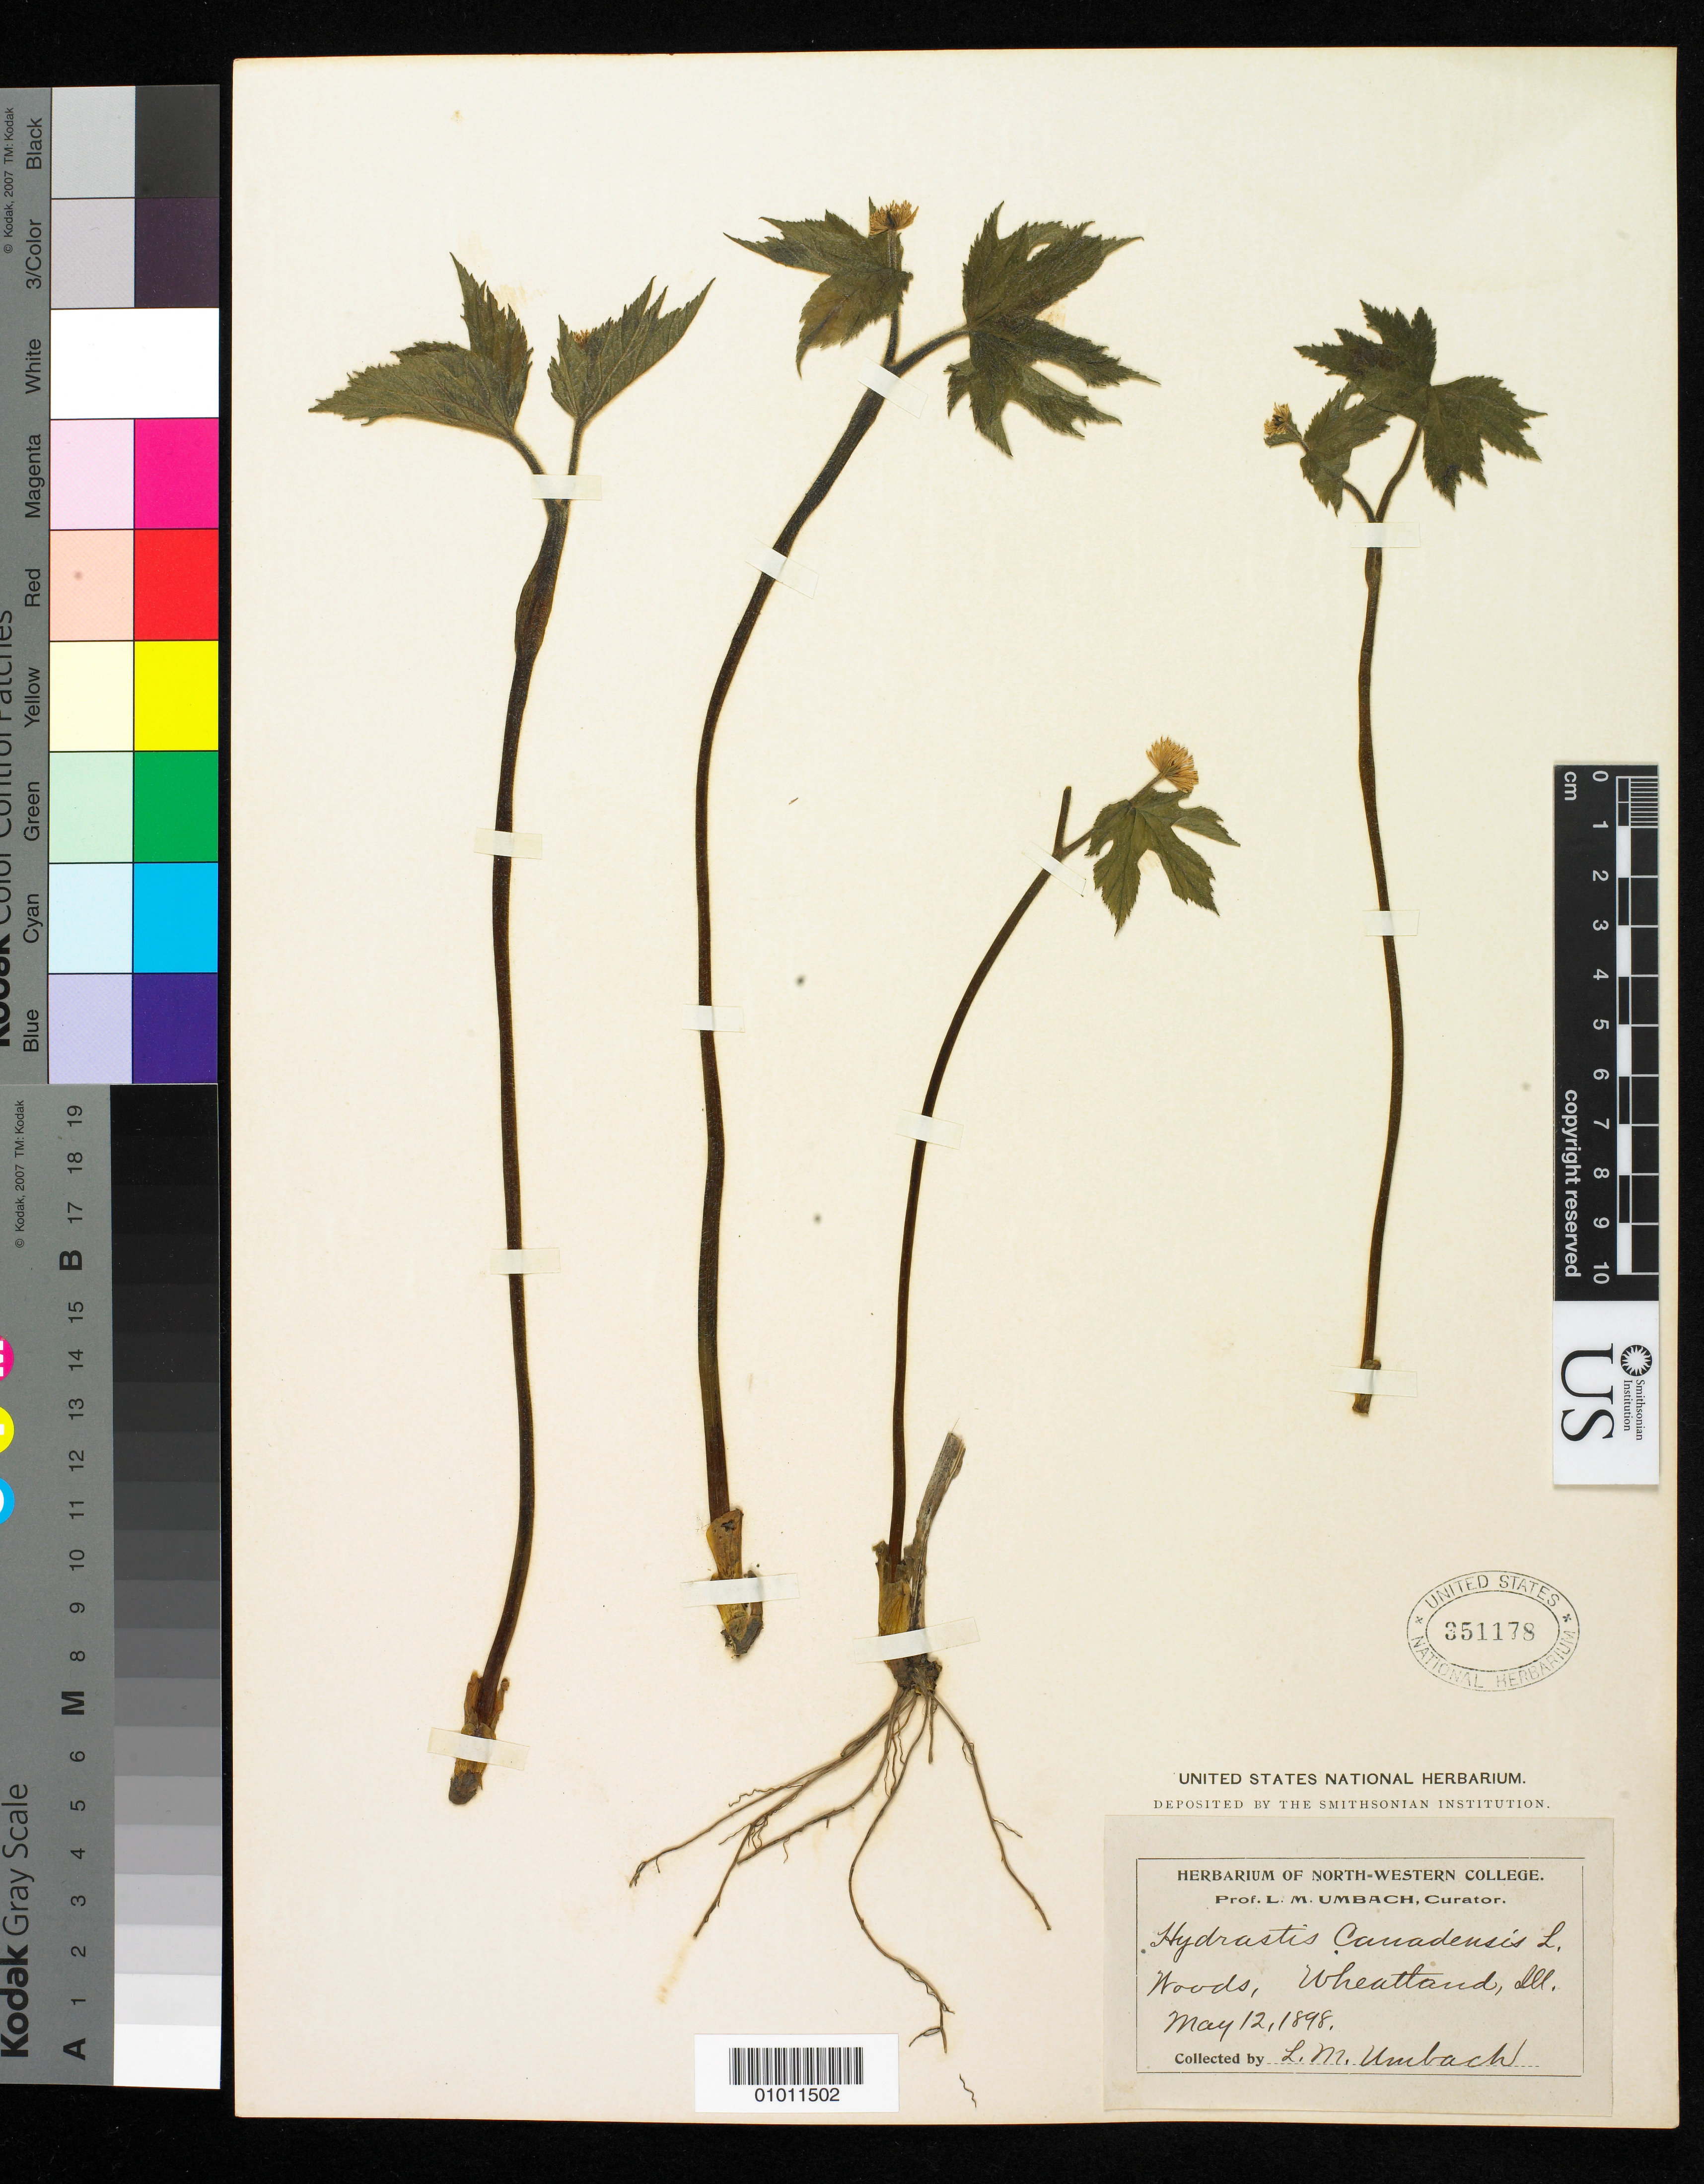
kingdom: Plantae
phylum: Tracheophyta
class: Magnoliopsida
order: Ranunculales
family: Ranunculaceae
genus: Hydrastis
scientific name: Hydrastis canadensis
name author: L.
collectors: L. M. Umbach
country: United States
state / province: Illinois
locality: Wheatland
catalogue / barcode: US 351178